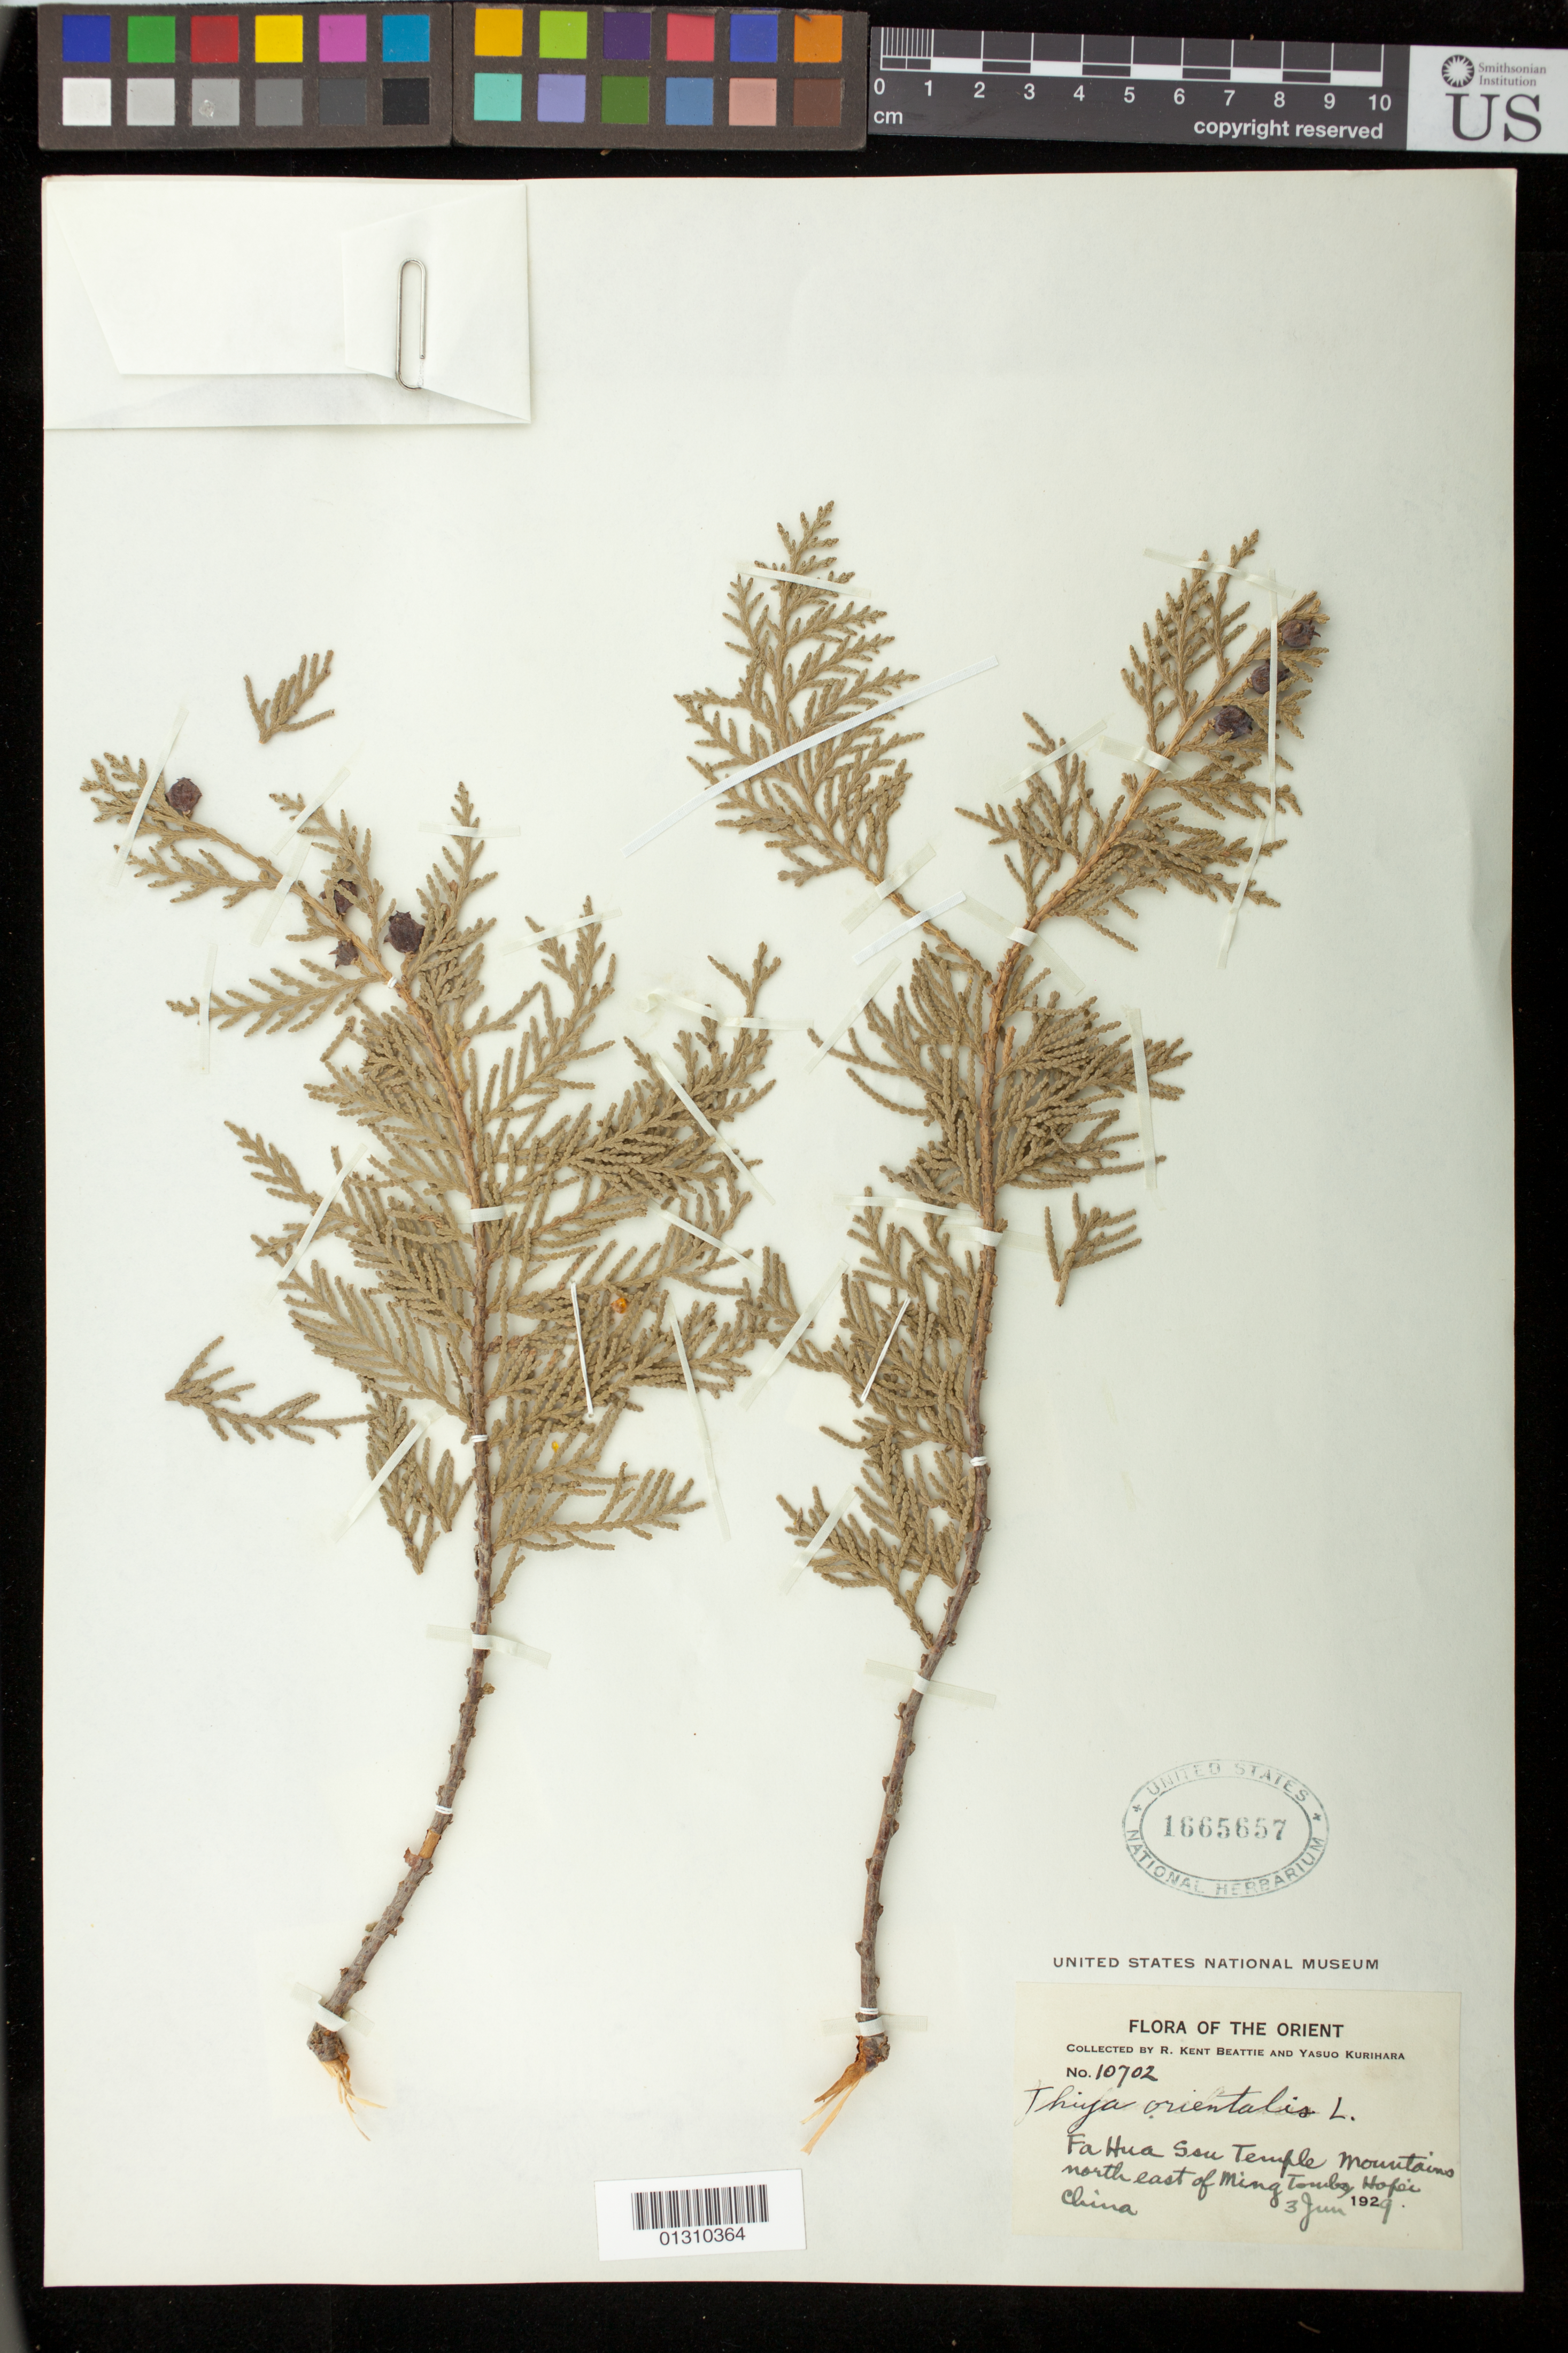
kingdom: Plantae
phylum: Tracheophyta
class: Pinopsida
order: Pinales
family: Cupressaceae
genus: Thuja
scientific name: Thuja orientalis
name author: L.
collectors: R. K. Beattie & Y. Kurihara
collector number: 10702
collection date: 1929-06-03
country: China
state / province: Hebei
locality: The Orient; Fa Hua Sou Temple Mountains north east of Ming Tombs, Hopei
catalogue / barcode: US 1665657